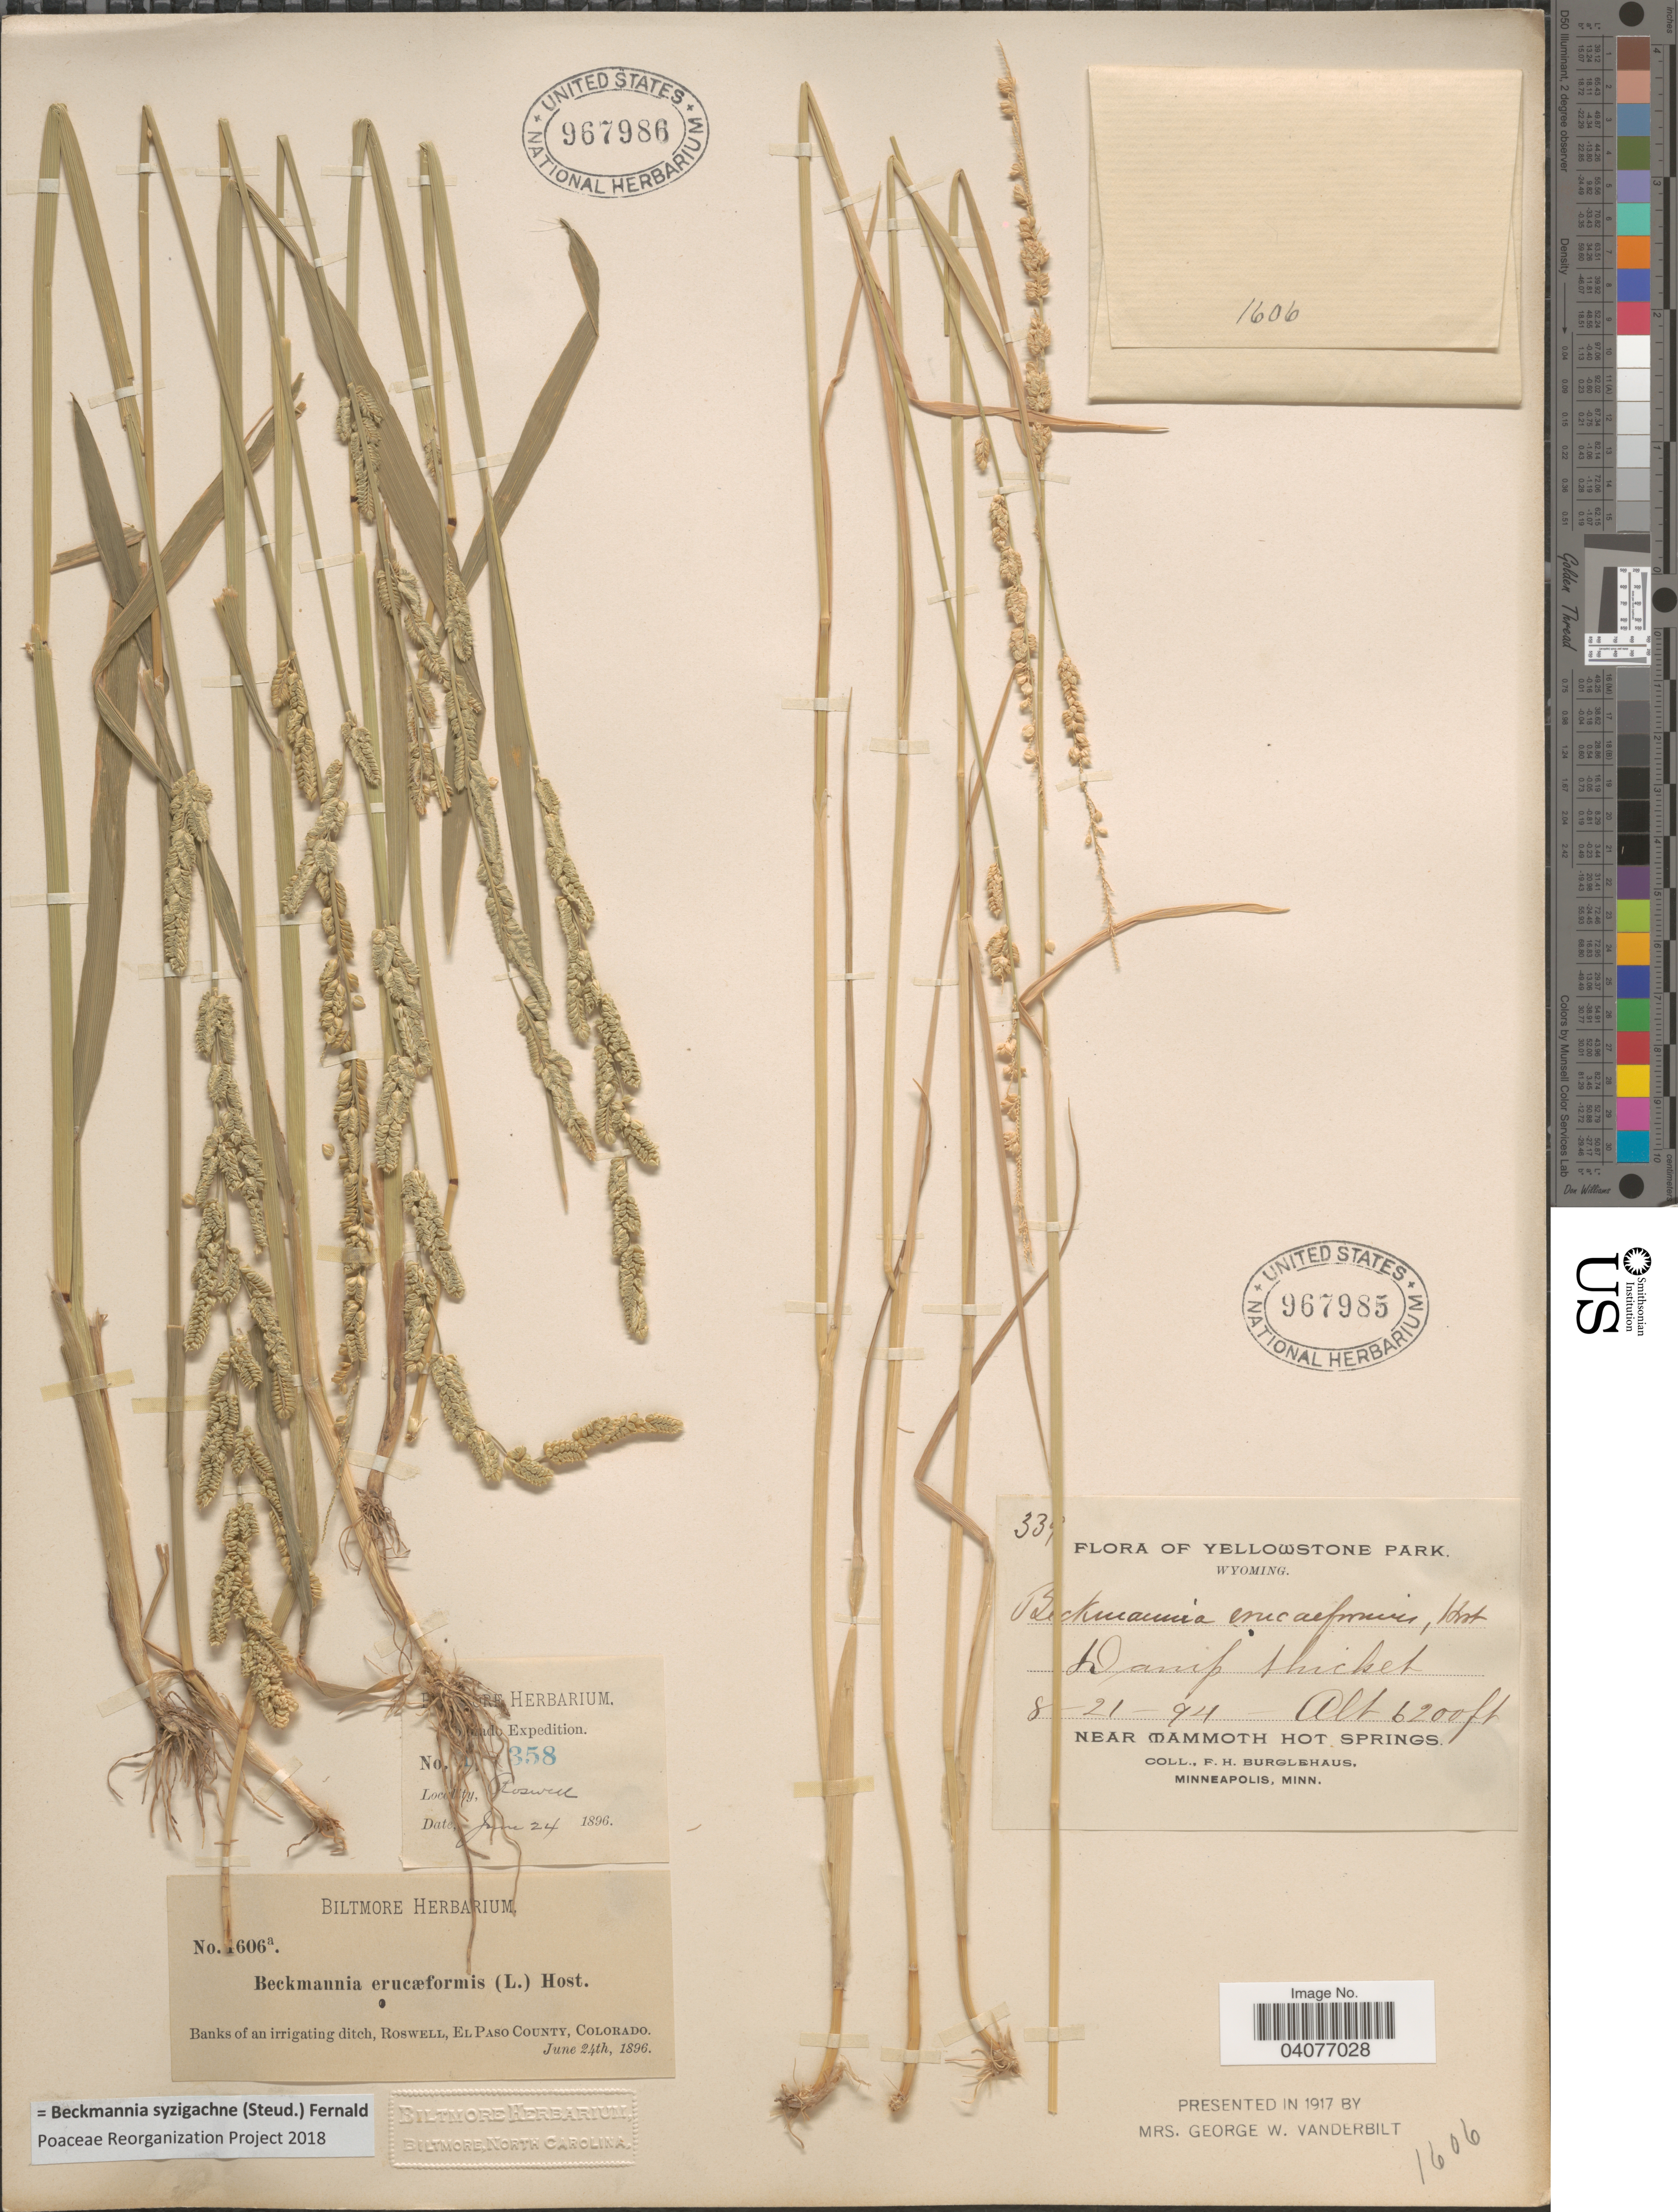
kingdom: Plantae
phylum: Tracheophyta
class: Liliopsida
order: Poales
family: Poaceae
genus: Beckmannia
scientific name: Beckmannia syzigachne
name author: (Steud.) Fernald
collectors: ex herb. Biltmore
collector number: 1606a*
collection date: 1896-06-24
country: United States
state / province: Colorado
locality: Colorado Expedition. Banks of an irrigating ditch, Roswell, El Paso County.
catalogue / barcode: US 967986